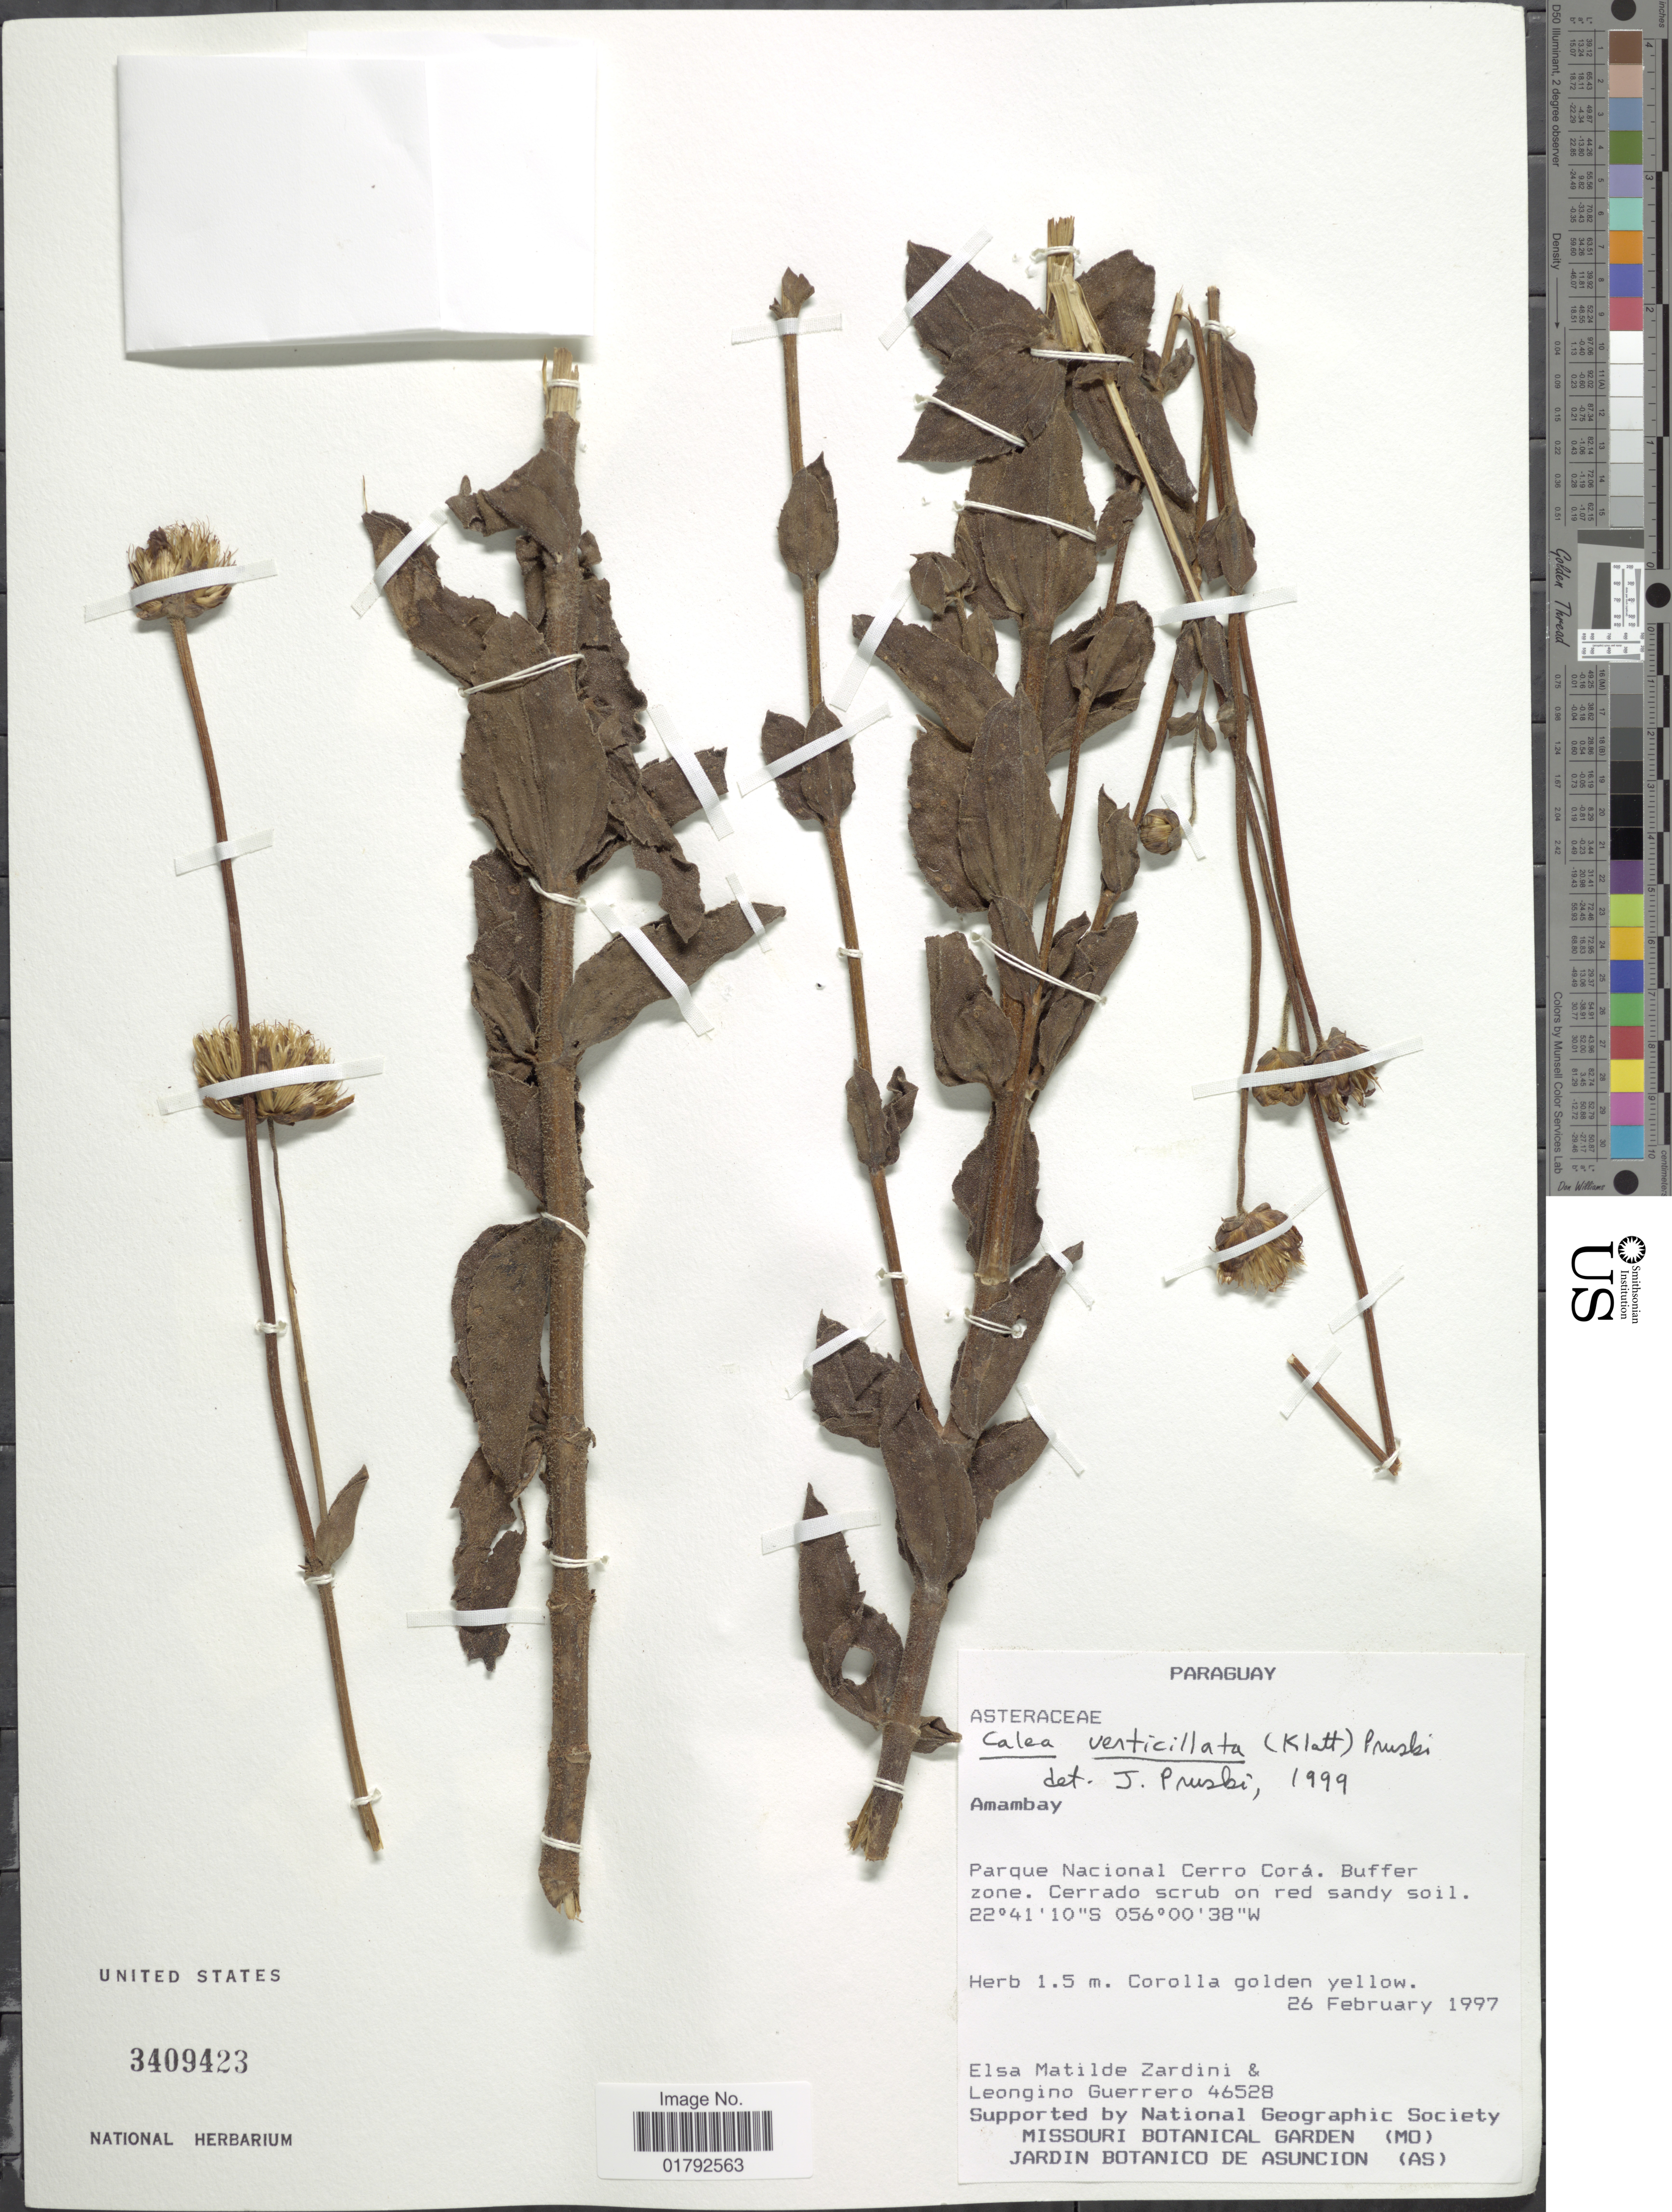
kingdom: Plantae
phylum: Tracheophyta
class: Magnoliopsida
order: Asterales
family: Asteraceae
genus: Calea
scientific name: Calea verticillata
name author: (Klatt) Pruski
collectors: E. M. Zardini & L. Guerrero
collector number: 46528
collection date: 1997-02-26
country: Paraguay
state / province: Amambay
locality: Parque Nacional Cerro, Buffer zone.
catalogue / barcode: US 3409423